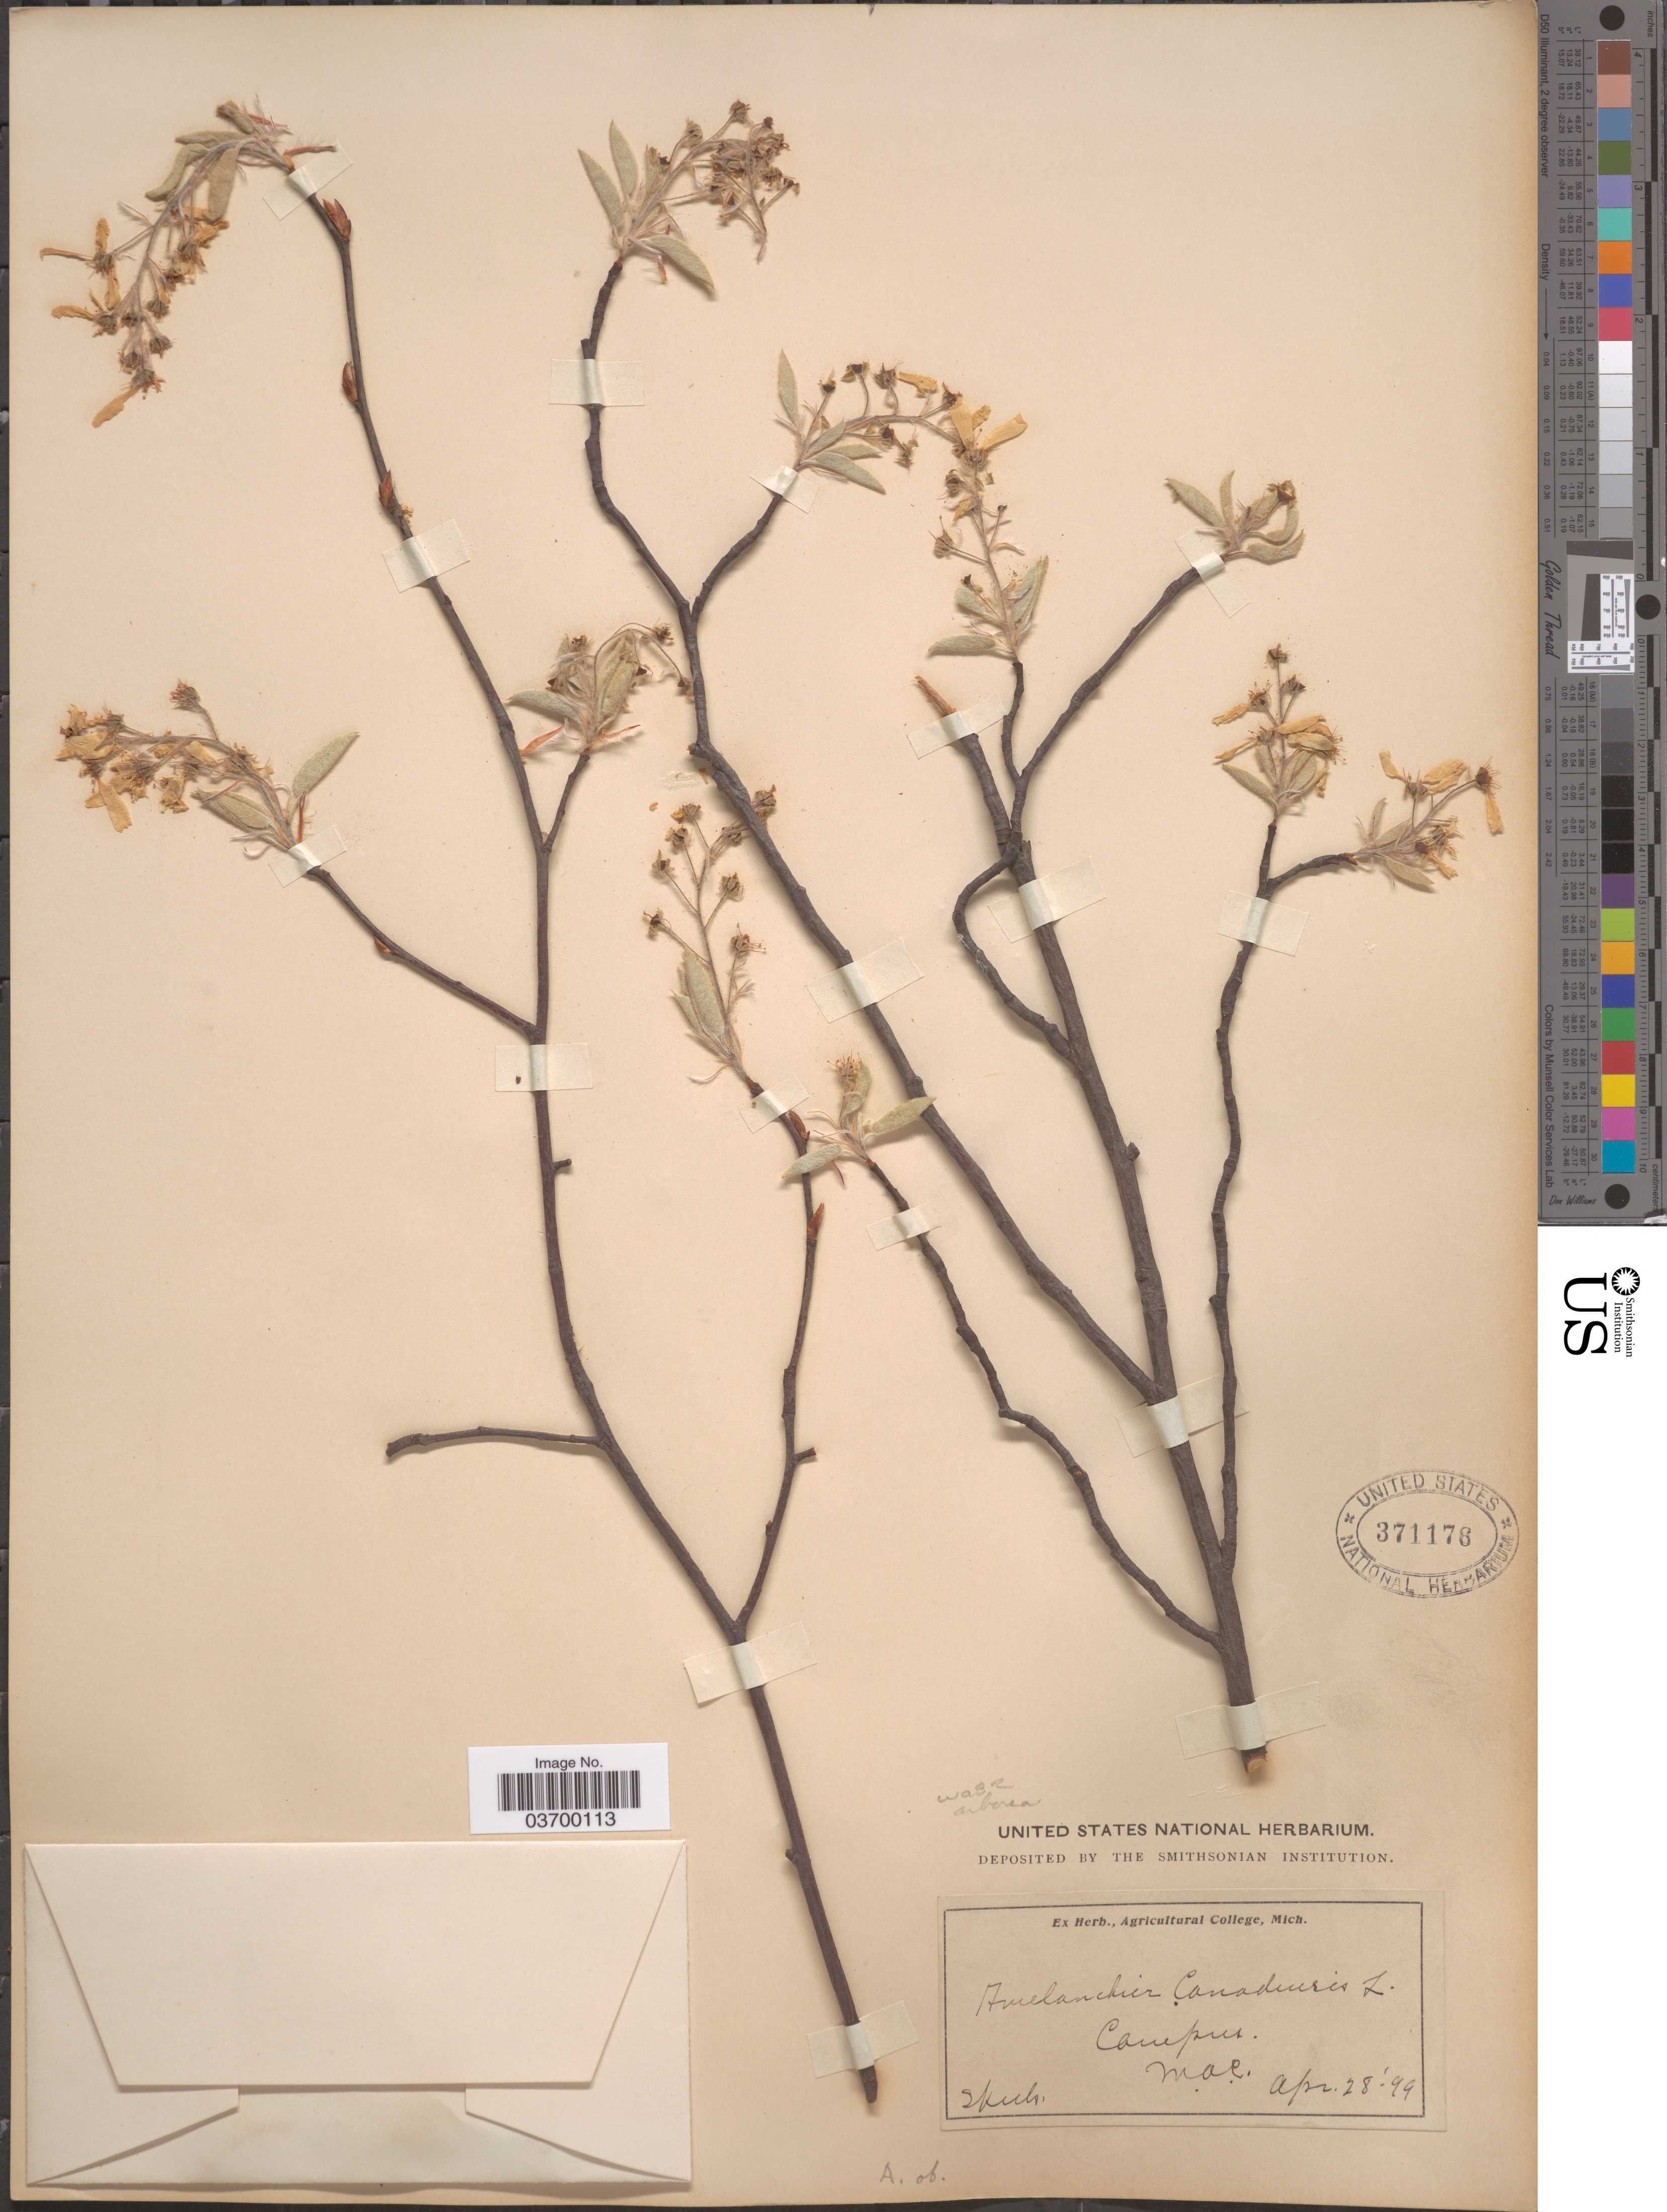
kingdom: Plantae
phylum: Tracheophyta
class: Magnoliopsida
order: Rosales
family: Rosaceae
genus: Amelanchier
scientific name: Amelanchier arborea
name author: (F. Michx.) Fernald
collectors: ex herb. Agricultural College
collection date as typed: Transcribed d/m/y: 28/4/99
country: United States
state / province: Michigan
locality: Campus. M.A.C.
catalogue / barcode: US 371176